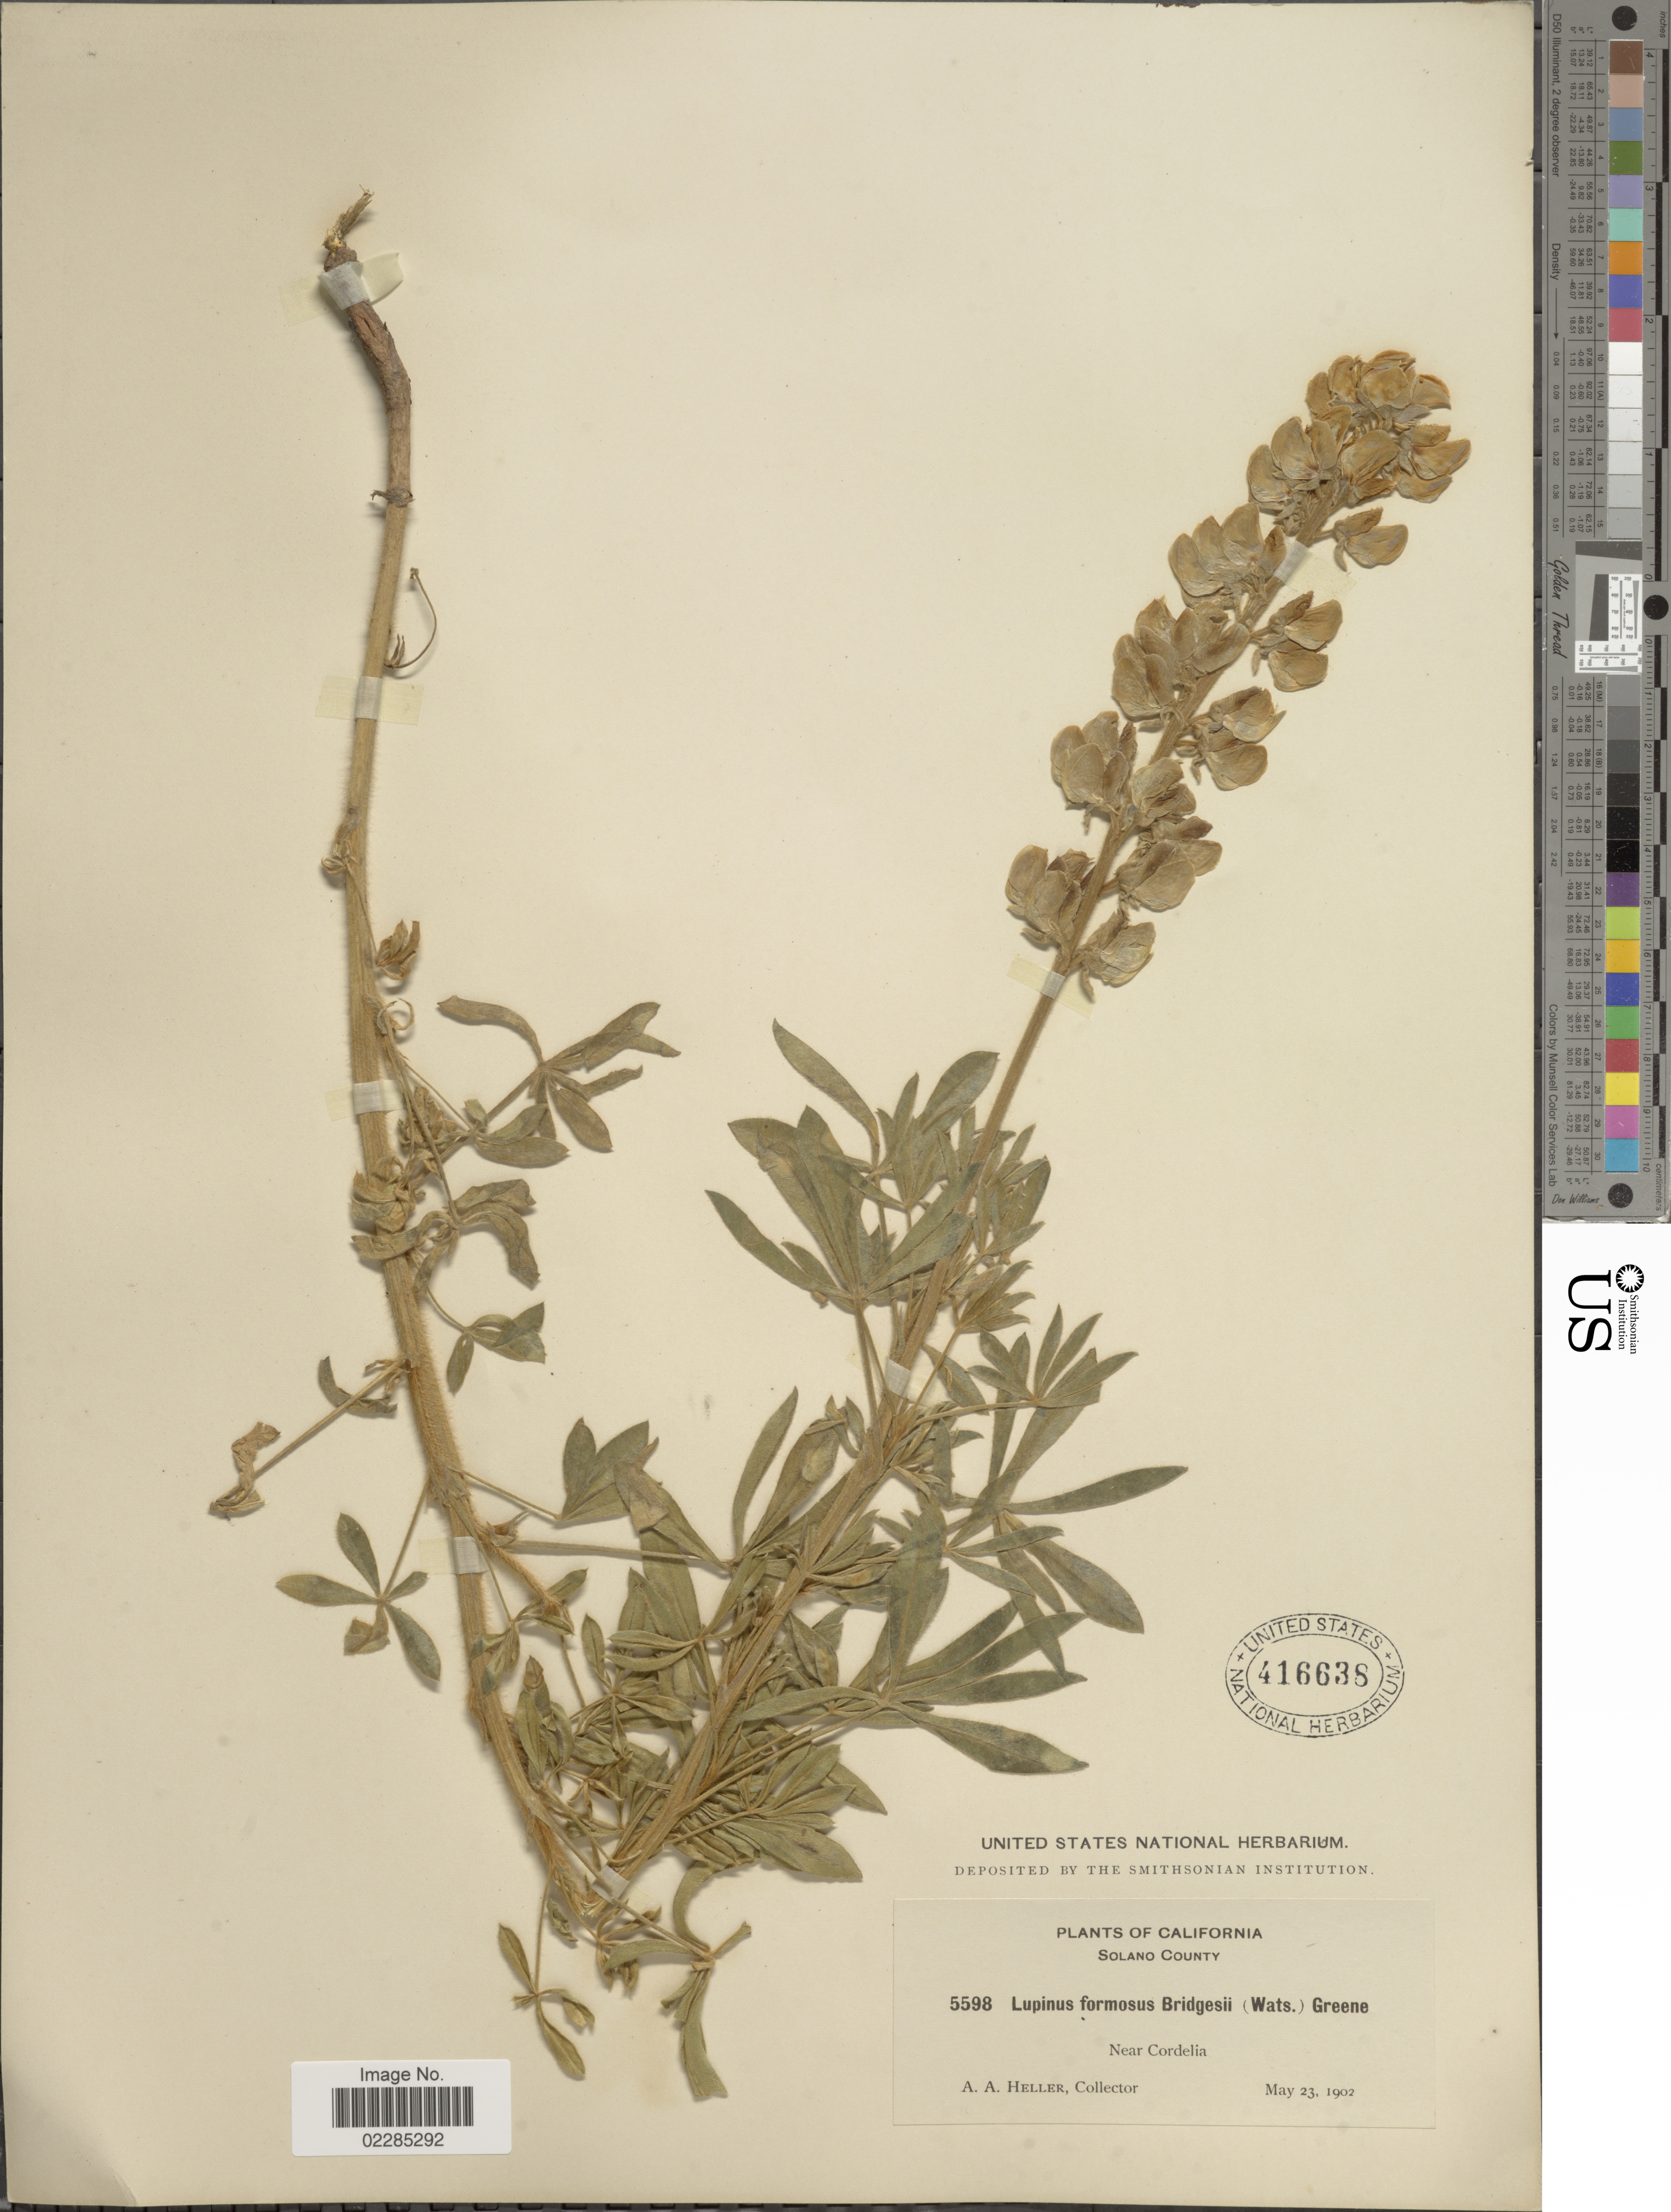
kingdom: Plantae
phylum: Tracheophyta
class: Magnoliopsida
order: Fabales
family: Fabaceae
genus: Lupinus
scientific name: Lupinus formosus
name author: Greene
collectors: A. A. Heller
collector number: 5598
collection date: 1902-05-23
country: United States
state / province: California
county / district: Solano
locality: Solano County, Near Cordelia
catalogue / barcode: US 416638